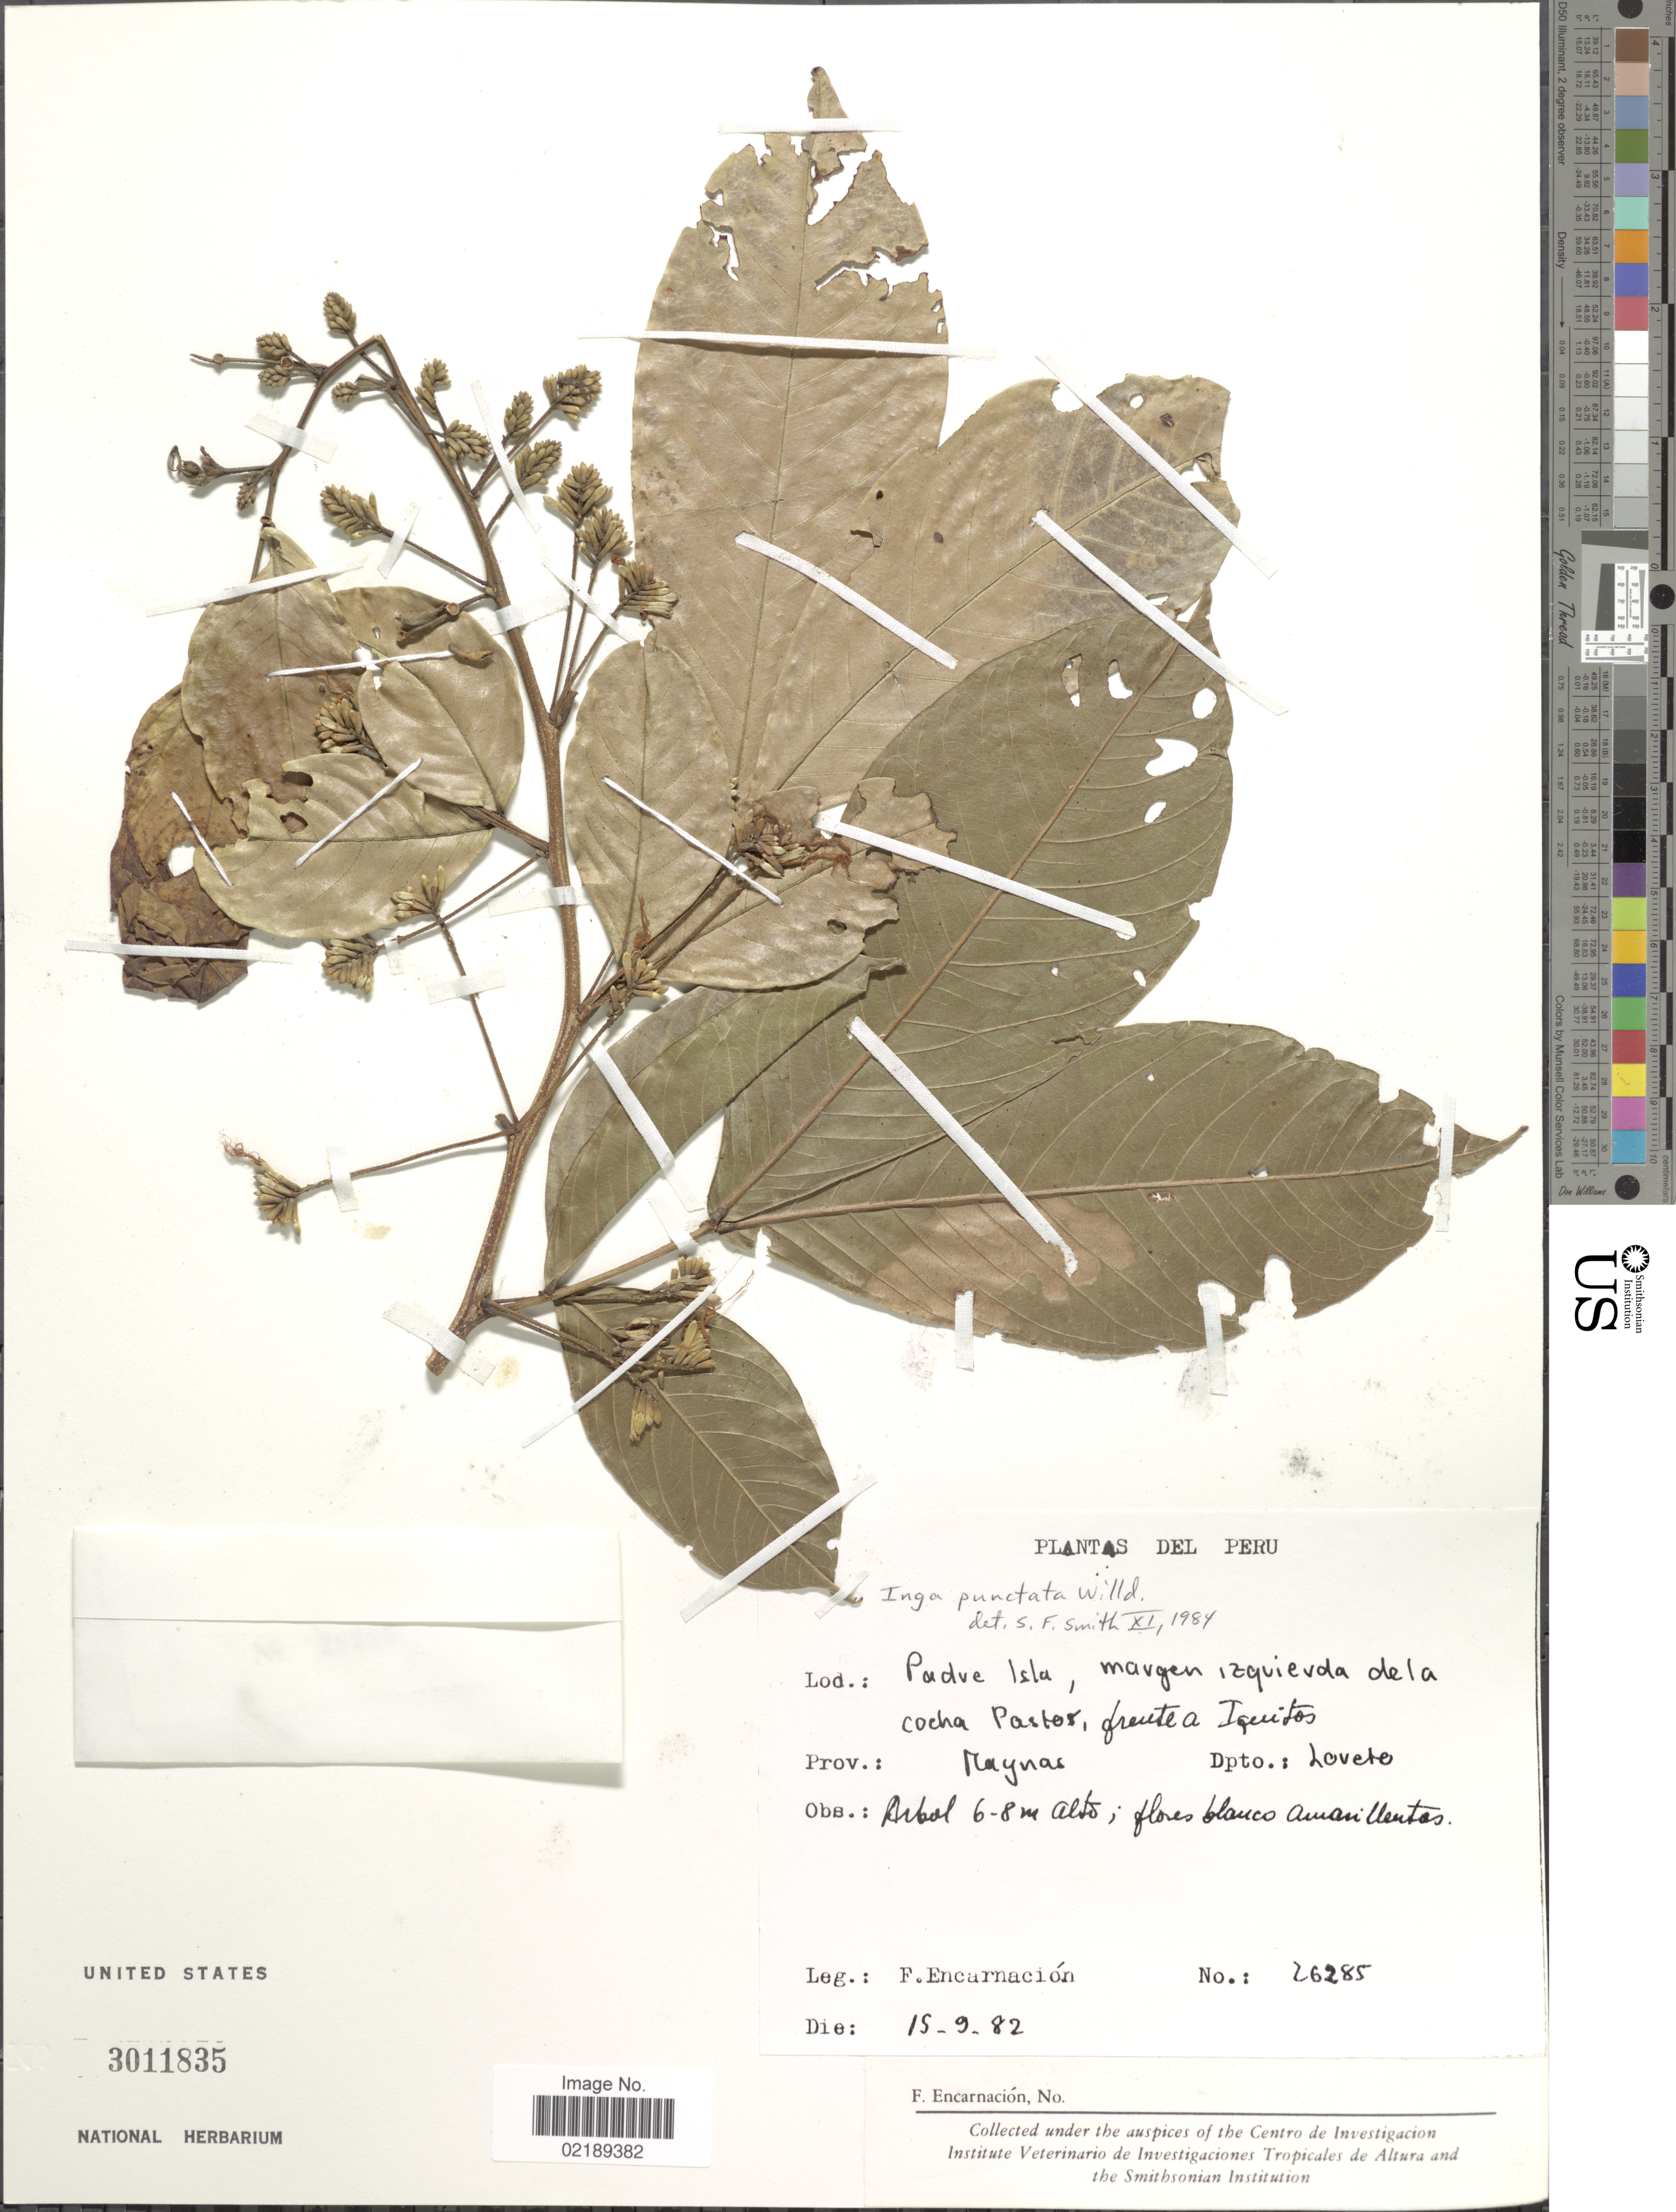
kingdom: Plantae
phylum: Tracheophyta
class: Magnoliopsida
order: Fabales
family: Fabaceae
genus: Inga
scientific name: Inga punctata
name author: Willd.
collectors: F. Encarnación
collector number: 26285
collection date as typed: Transcribed d/m/y: 15/9/82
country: Peru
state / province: Loreto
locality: Padre Isla, margen izquierda de la Cocha Pastor, frente a Iquitos, Prov. Maynas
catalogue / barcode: US 3011835